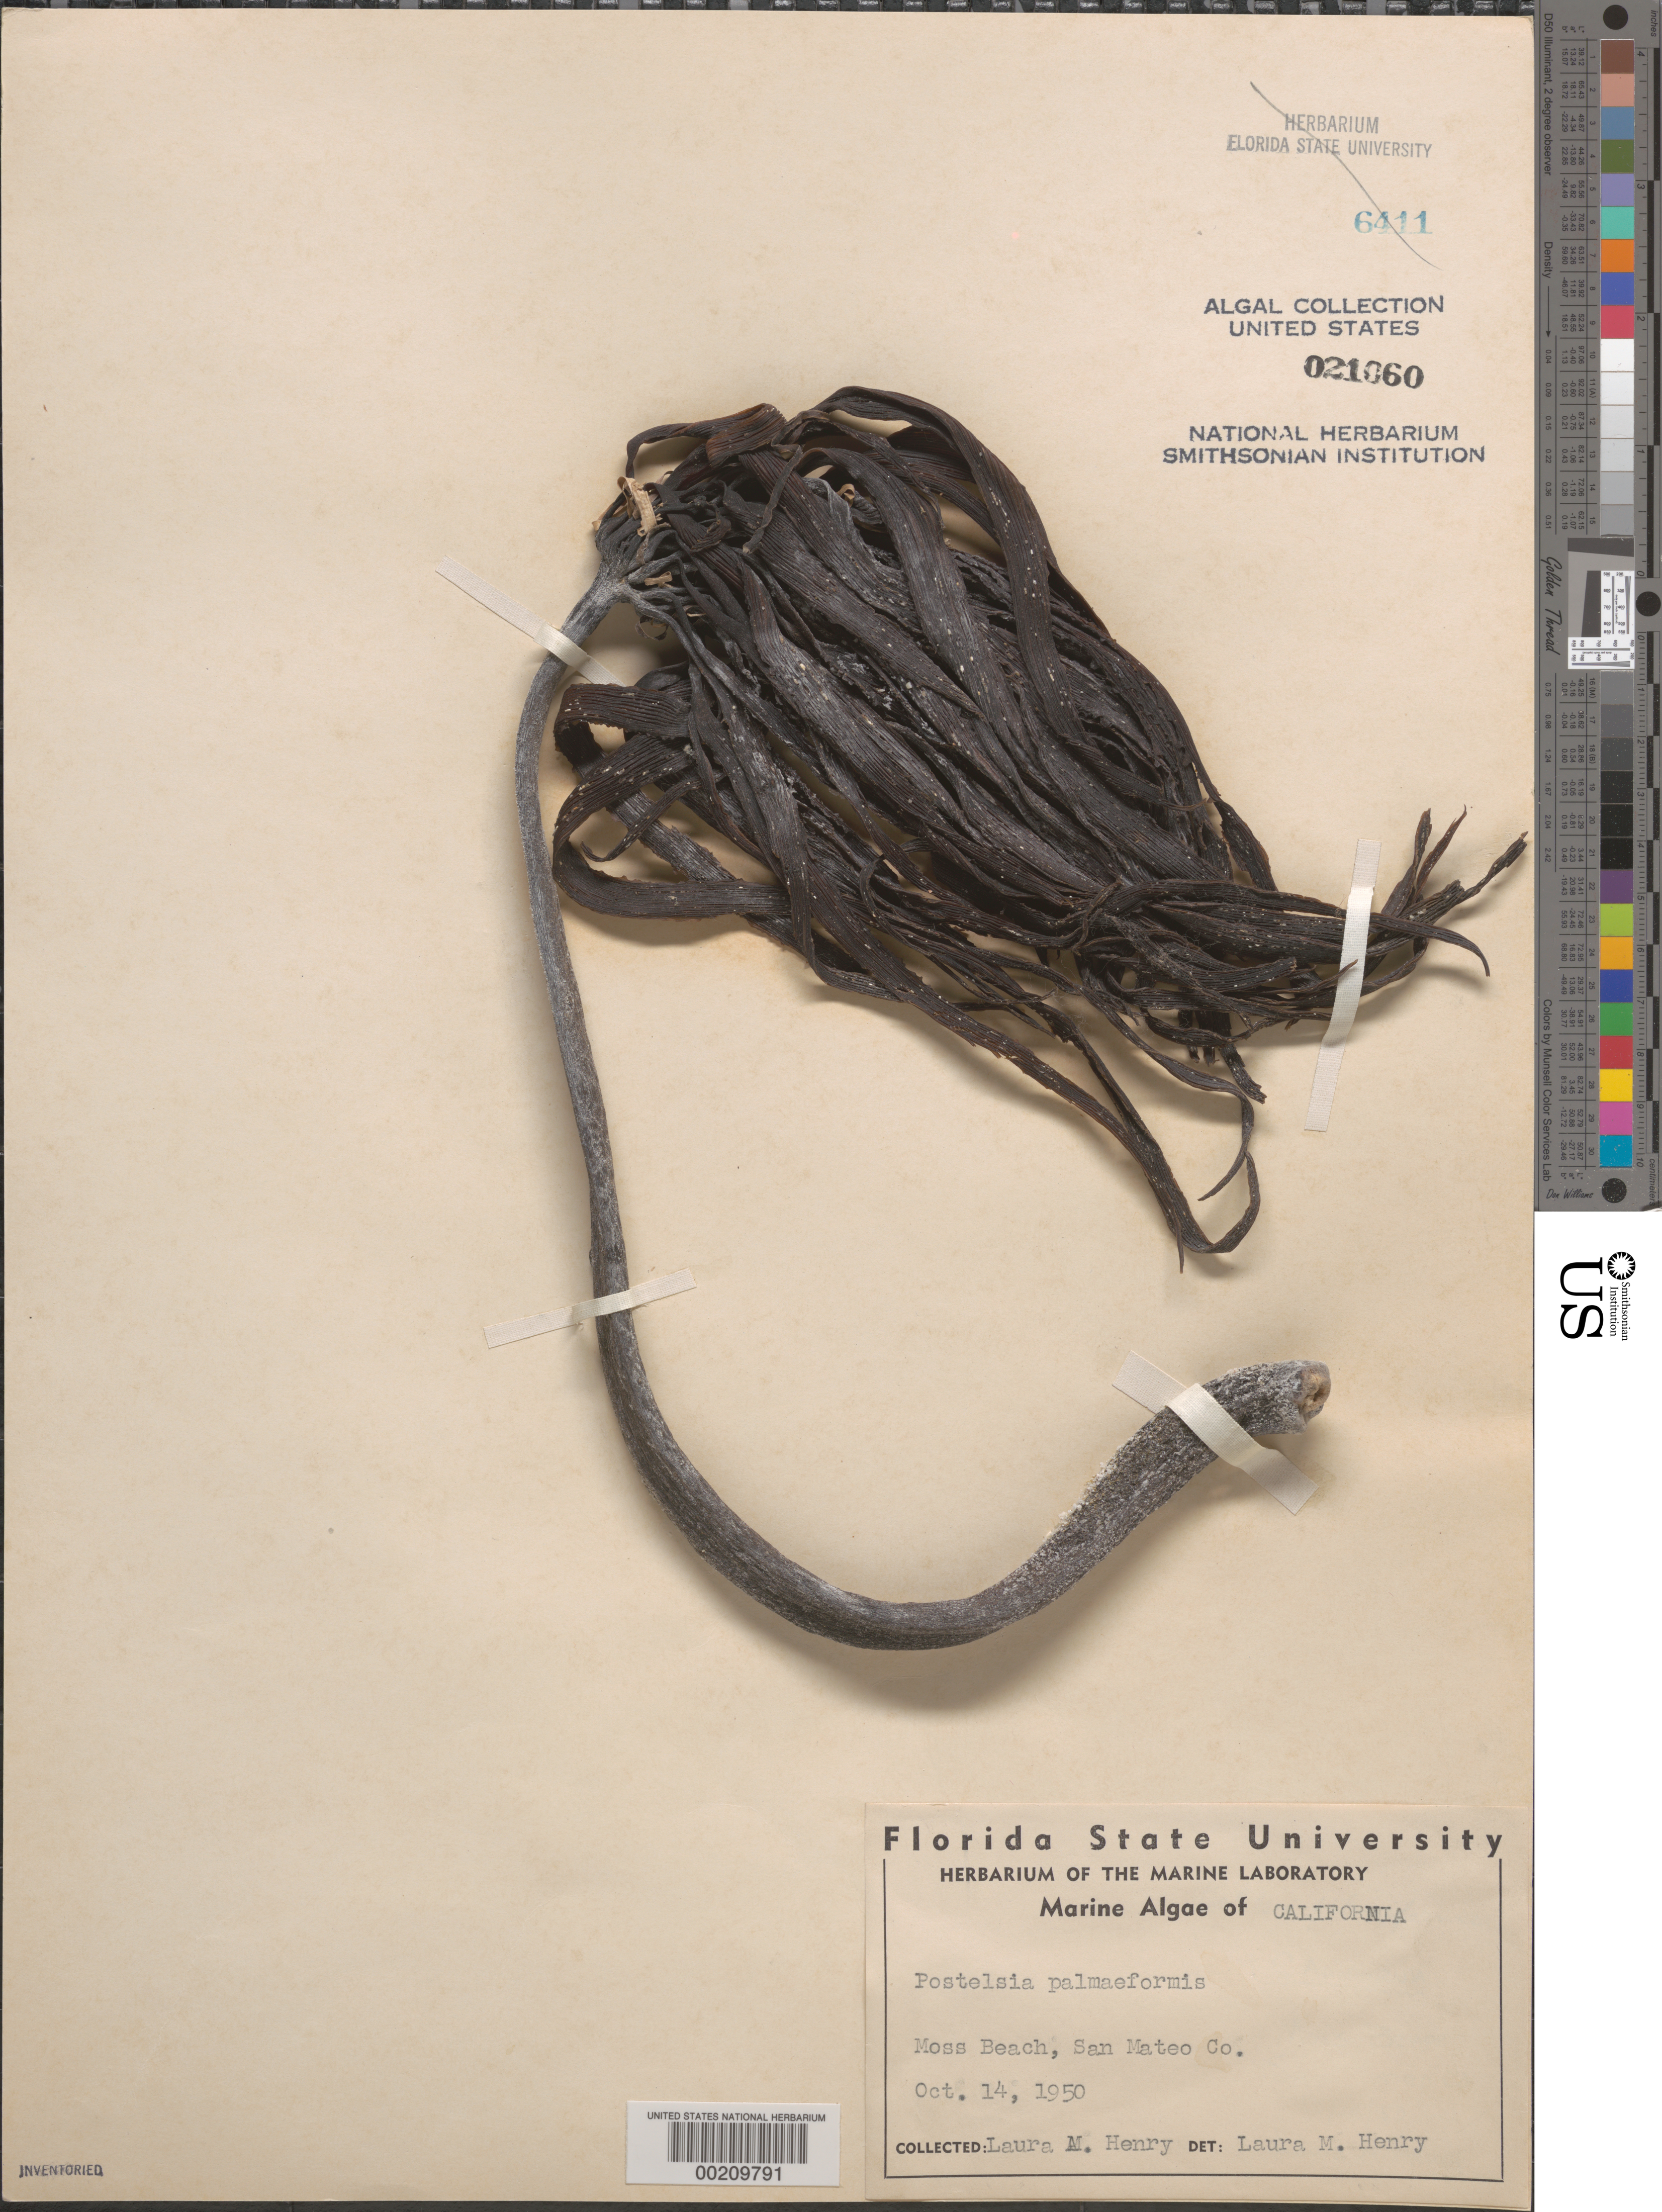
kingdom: Chromista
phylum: Ochrophyta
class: Phaeophyceae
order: Laminariales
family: Laminariaceae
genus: Postelsia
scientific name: Postelsia palmaeformis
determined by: Henry, L. M.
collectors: L. Henry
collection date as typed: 14 Oct 1950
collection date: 1950-10-14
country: United States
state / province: California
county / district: San Mateo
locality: Moss Beach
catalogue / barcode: US 21060